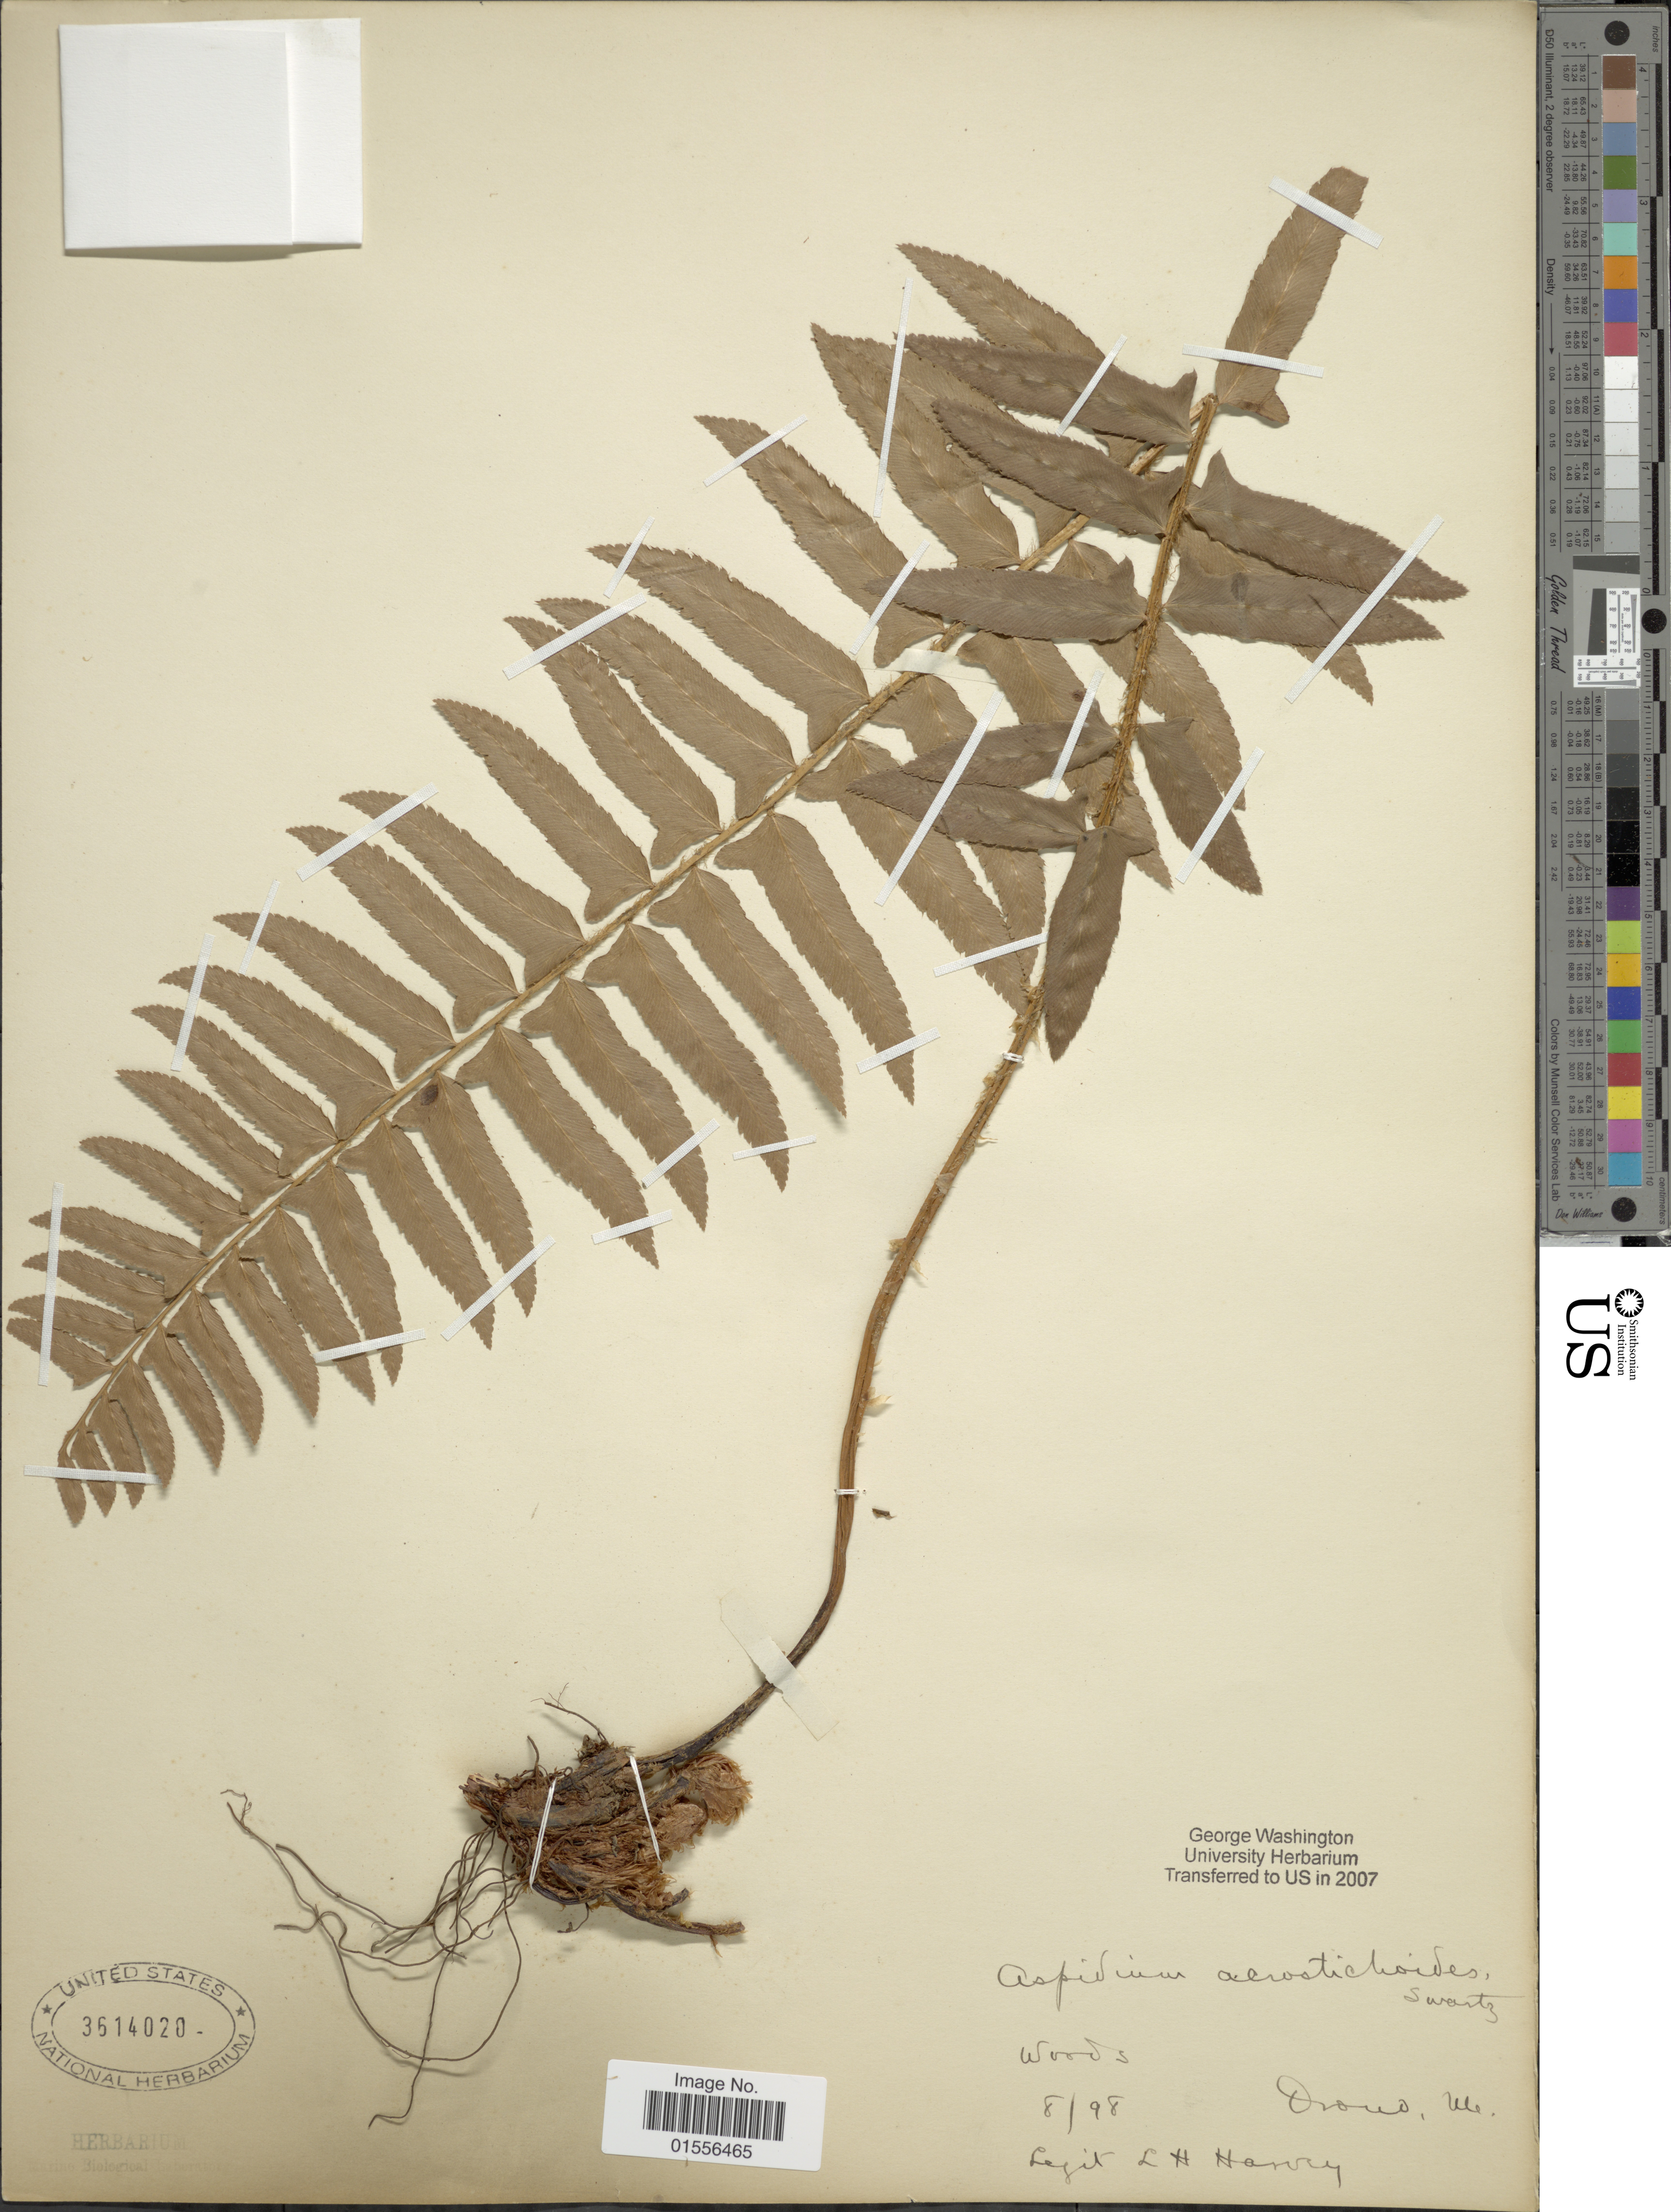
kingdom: Plantae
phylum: Tracheophyta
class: Polypodiopsida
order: Polypodiales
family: Dryopteridaceae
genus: Polystichum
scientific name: Polystichum acrostichoides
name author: (Michx.) Schott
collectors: L. H. Harvey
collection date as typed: Transcribed d/m/y: /8/98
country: United States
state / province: Maine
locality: Orono, Me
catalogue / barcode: US 3614020